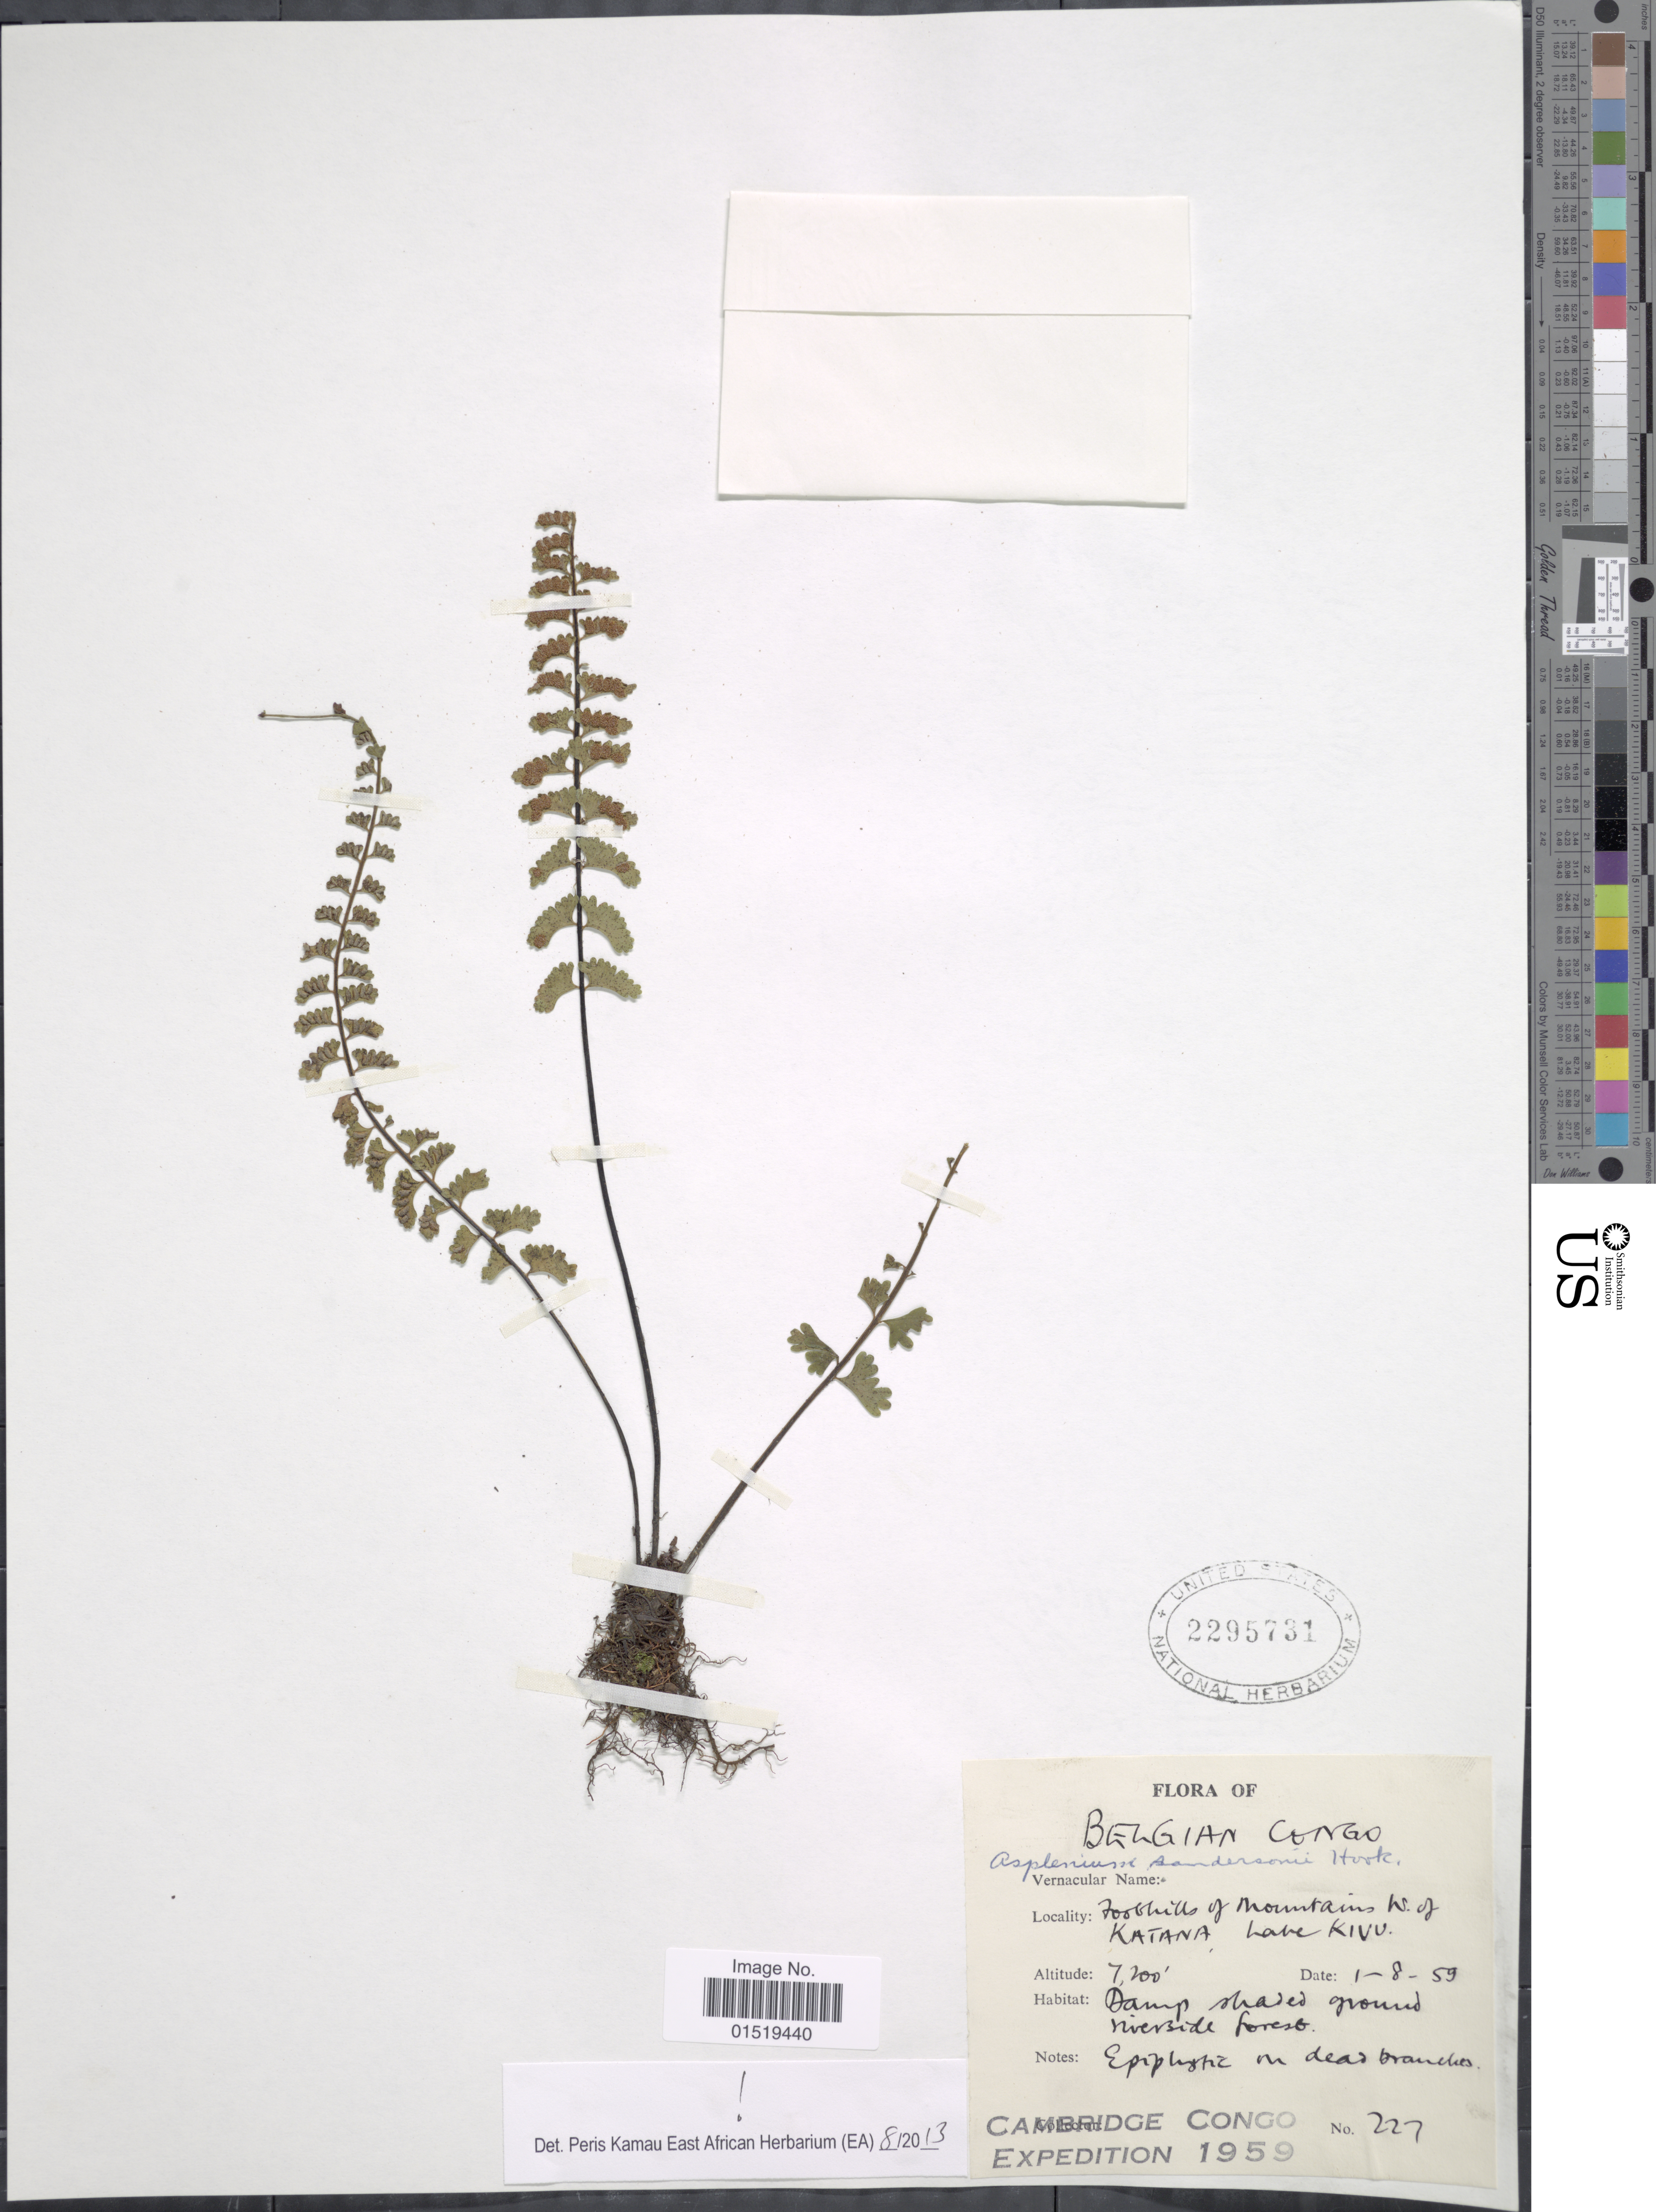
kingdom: Plantae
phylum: Tracheophyta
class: Polypodiopsida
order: Polypodiales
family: Aspleniaceae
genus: Asplenium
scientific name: Asplenium sandersonii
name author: Hook.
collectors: Cambridge Congo Expedition 1959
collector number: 227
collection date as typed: Transcribed d/m/y: 1/8/59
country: Congo, Democratic Republic of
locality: Belgian Congo. Foothills of Mountains W. of Katana, Lake Kivu.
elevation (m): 2195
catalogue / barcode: US 2295731